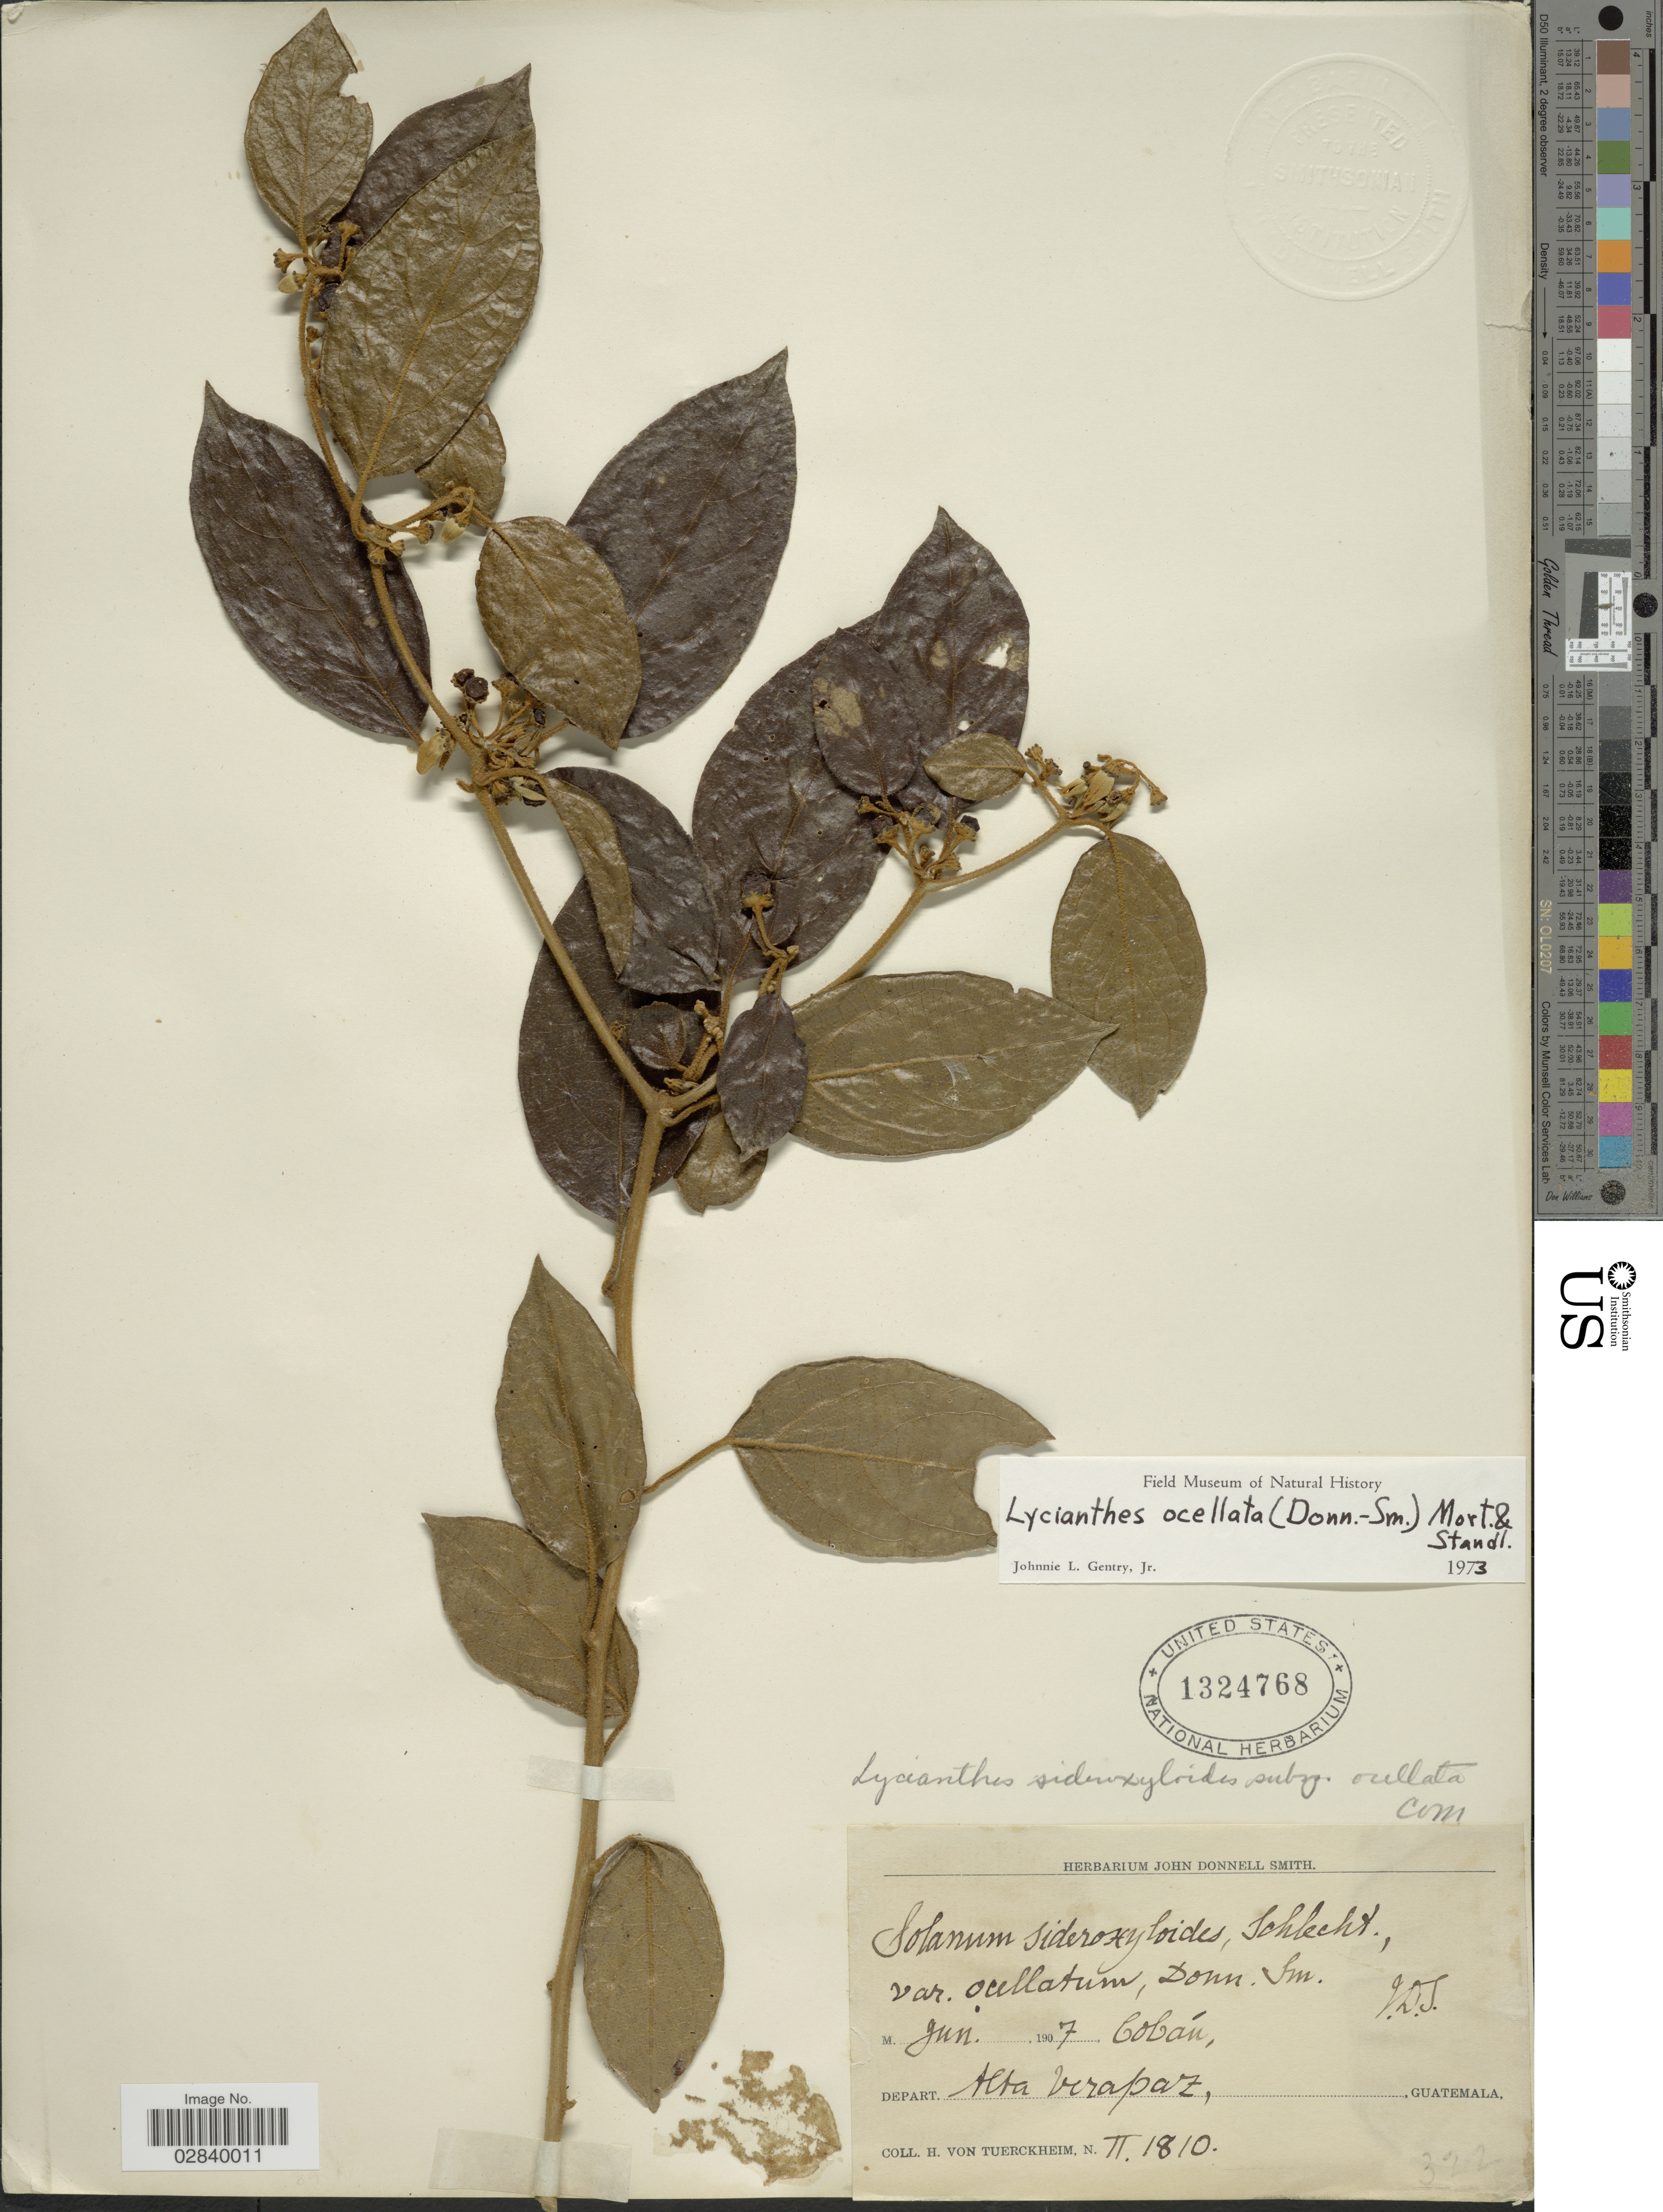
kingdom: Plantae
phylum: Tracheophyta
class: Magnoliopsida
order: Solanales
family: Solanaceae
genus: Lycianthes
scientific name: Lycianthes ocellata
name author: (Donn. Sm.) C.V. Morton & Standl.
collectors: H. von Türckheim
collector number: II1810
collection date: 1907-06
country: Guatemala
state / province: Alta Verapaz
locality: Cobán. Depart. Alta Verapaz.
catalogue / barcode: US 1324768